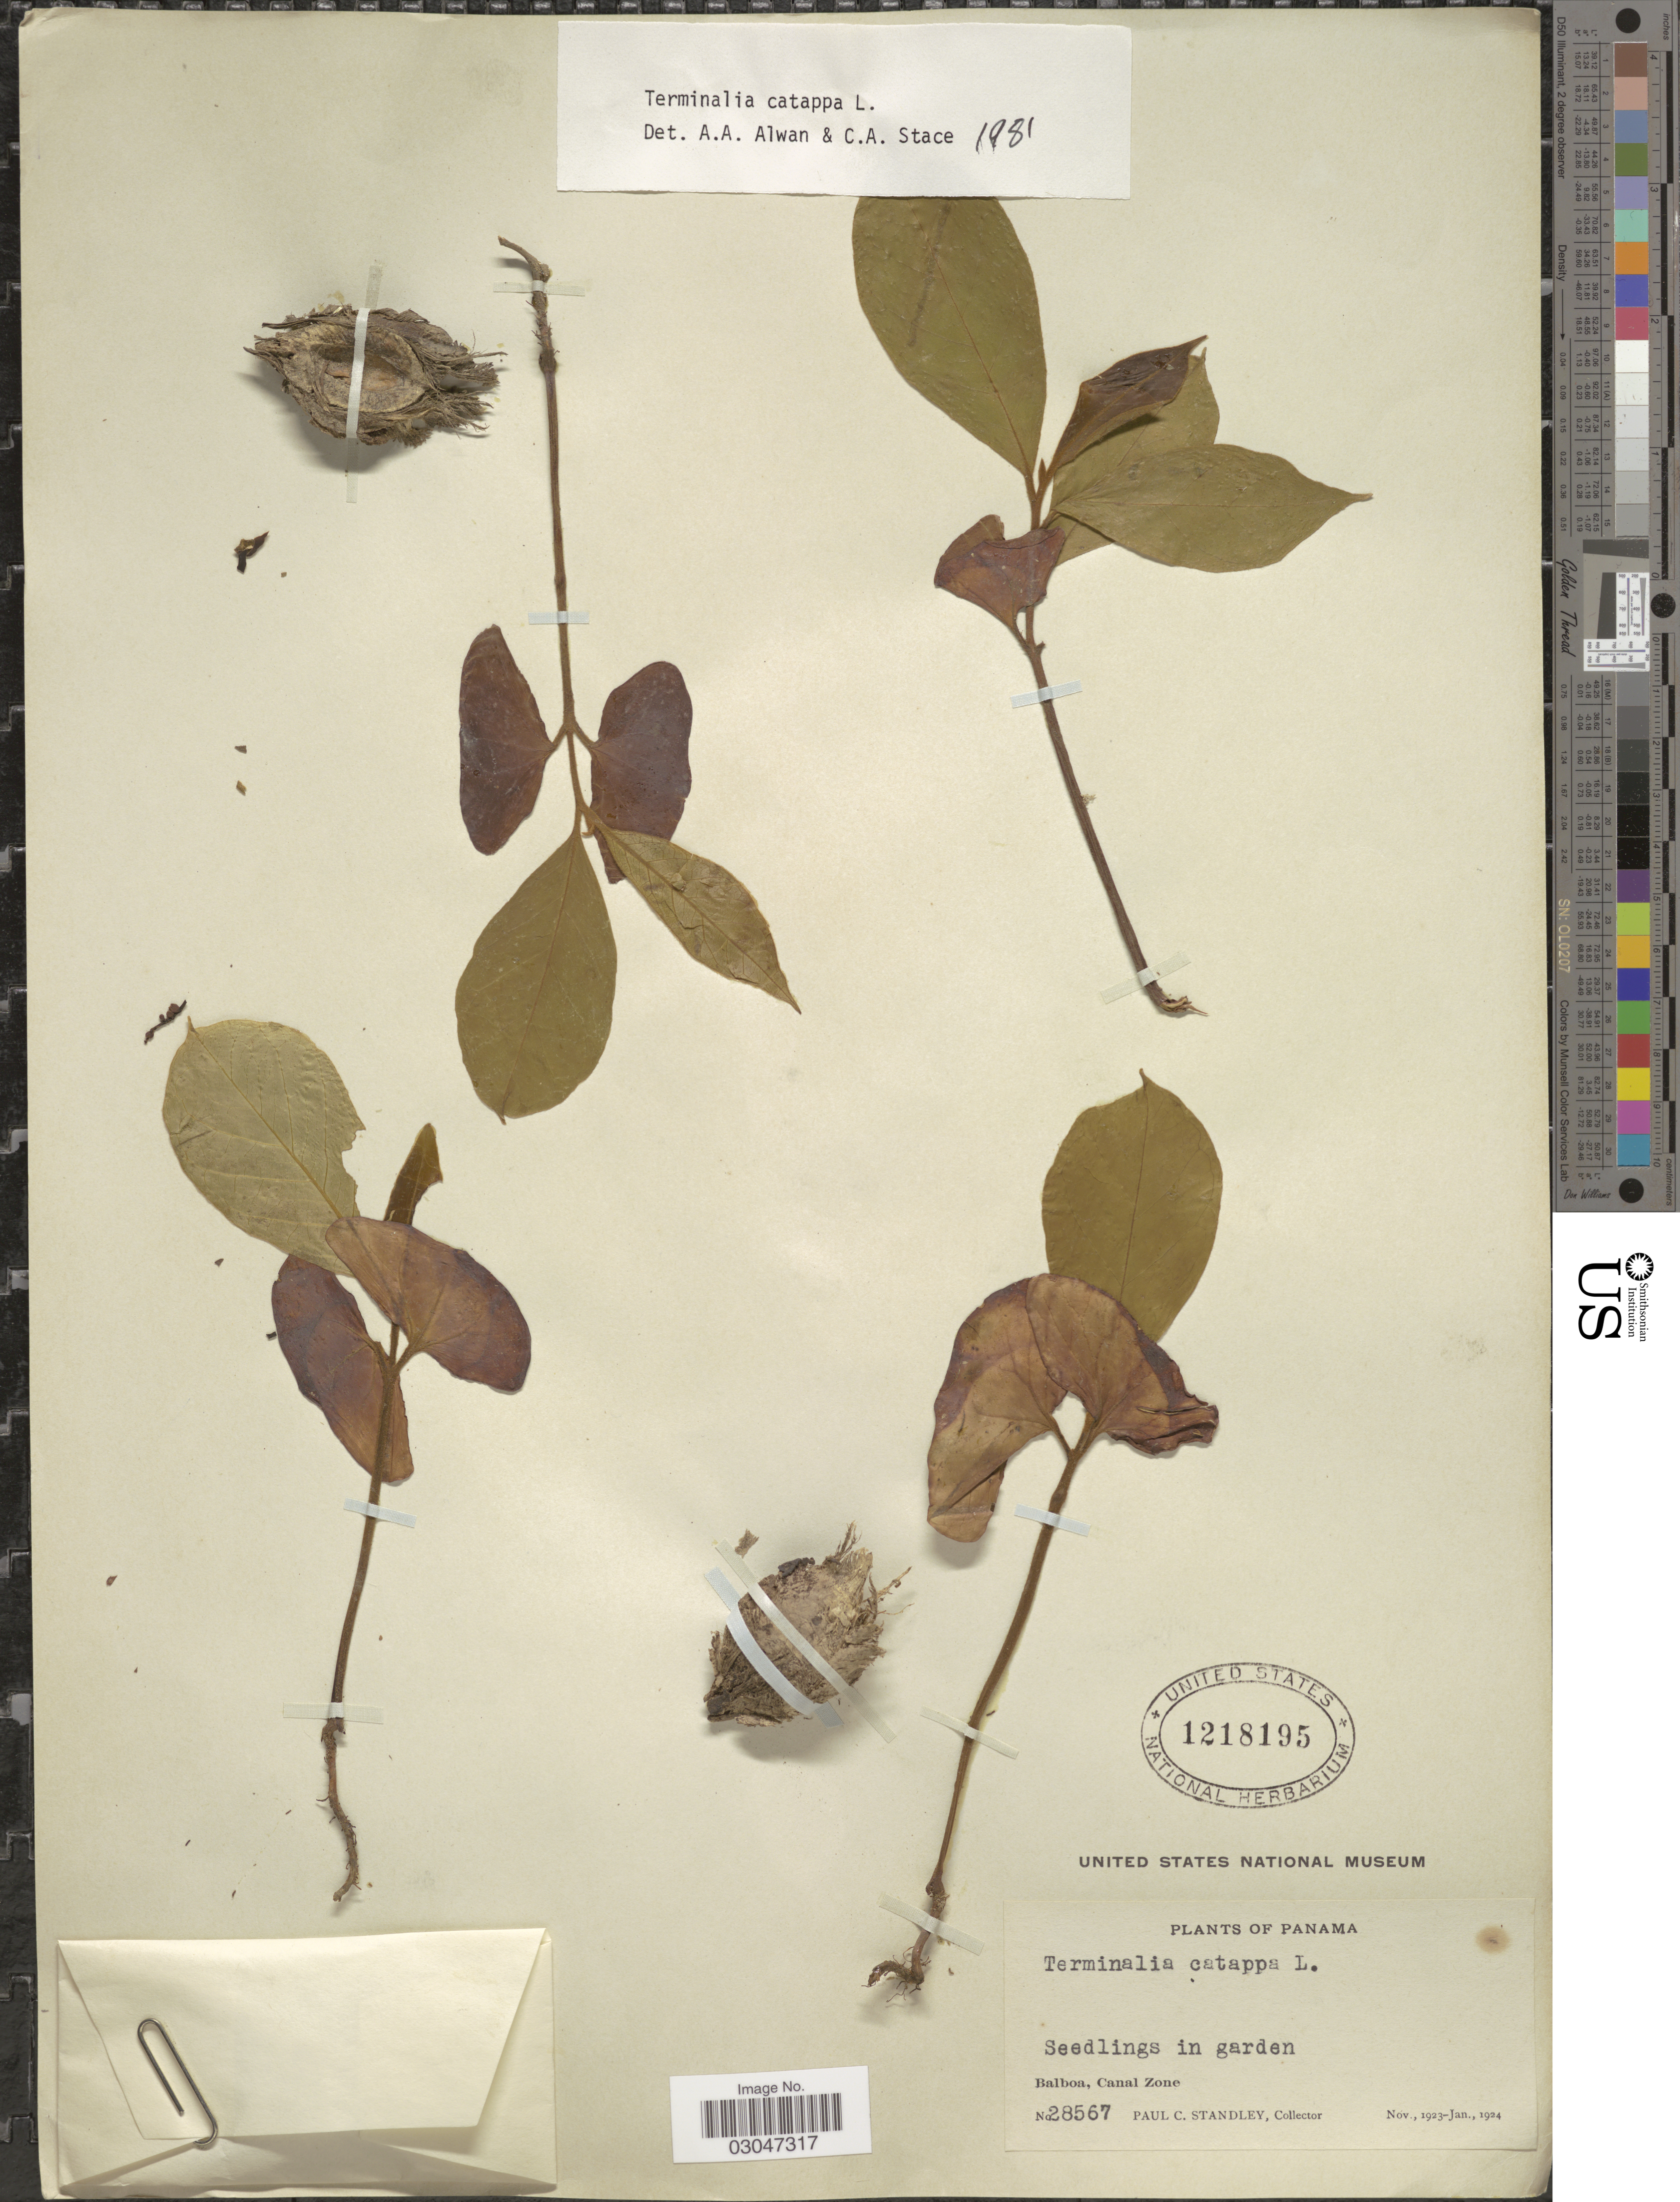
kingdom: Plantae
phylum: Tracheophyta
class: Magnoliopsida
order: Myrtales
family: Combretaceae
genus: Terminalia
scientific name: Terminalia catappa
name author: L.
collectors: P. C. Standley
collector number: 28567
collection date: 1923-11/1924-01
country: Panama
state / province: Colón / Panamá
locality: Balboa, Canal Zone.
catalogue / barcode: US 1218195